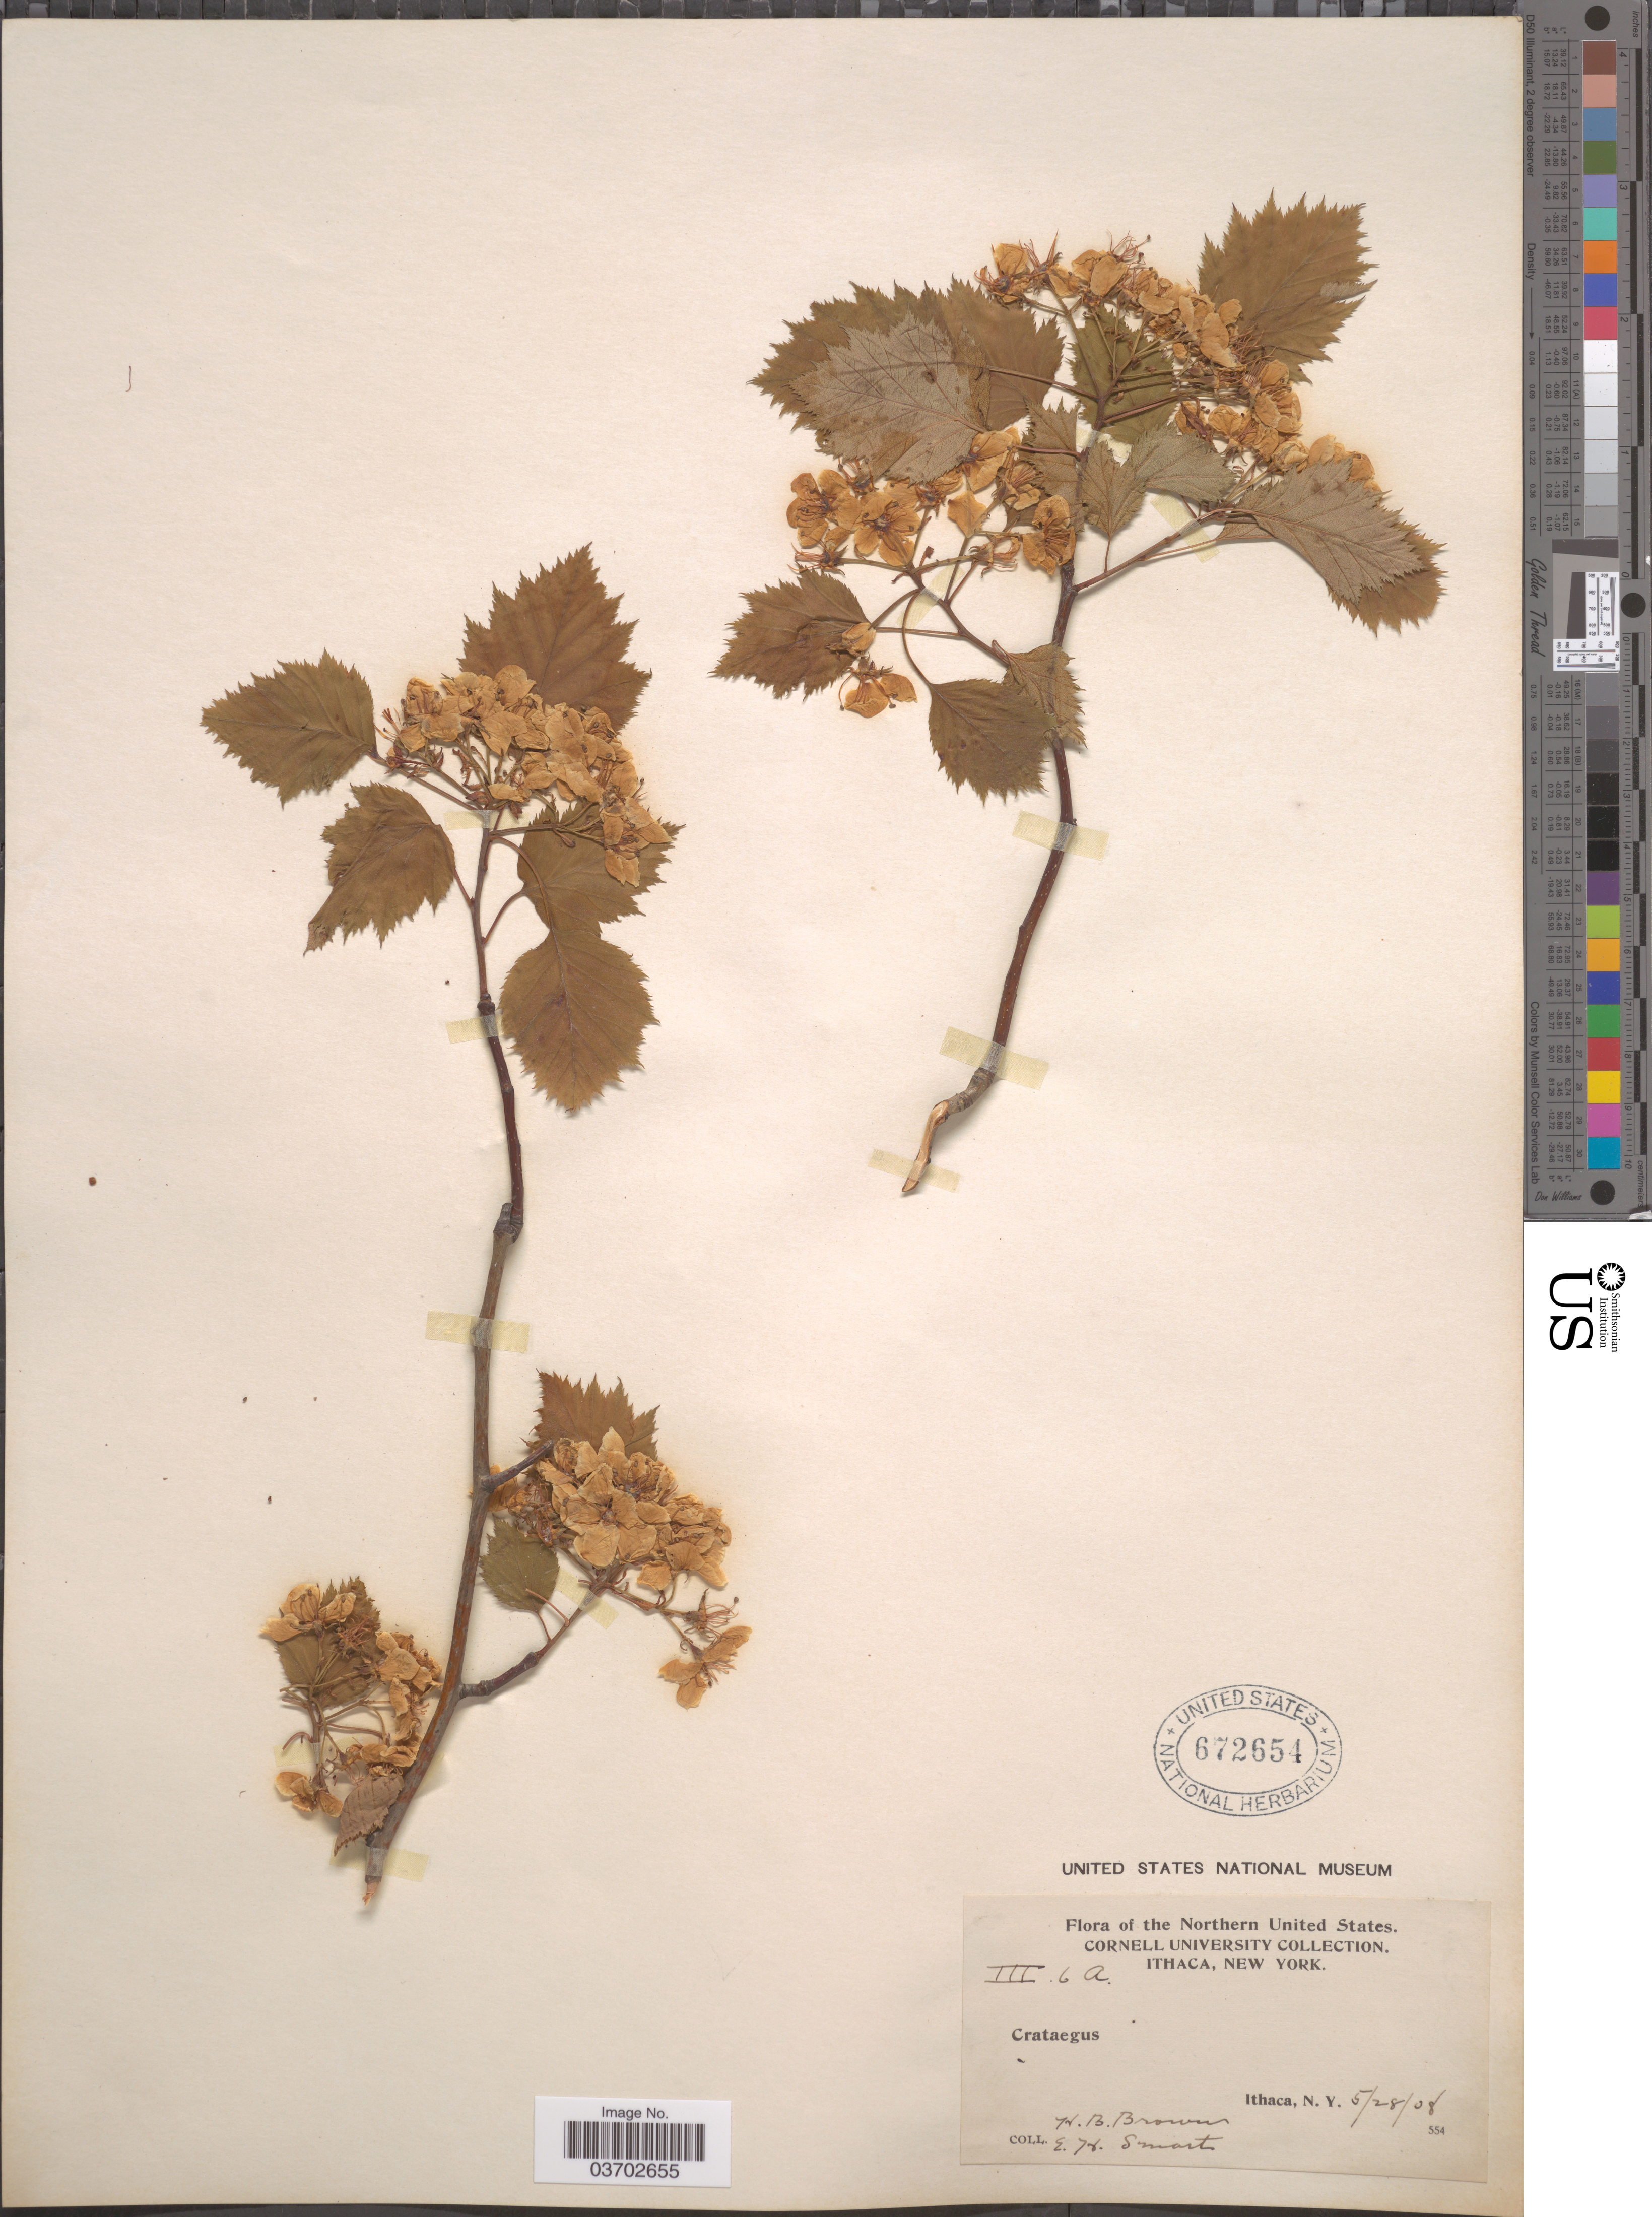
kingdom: Plantae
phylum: Tracheophyta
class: Magnoliopsida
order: Rosales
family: Rosaceae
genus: Crataegus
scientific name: Crataegus sp.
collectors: H. B. Brown & E. Smart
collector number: III.6A.?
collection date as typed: Transcribed d/m/y: 28/5/8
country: United States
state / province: New York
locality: Northern United States. Ithaca.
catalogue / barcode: US 672654